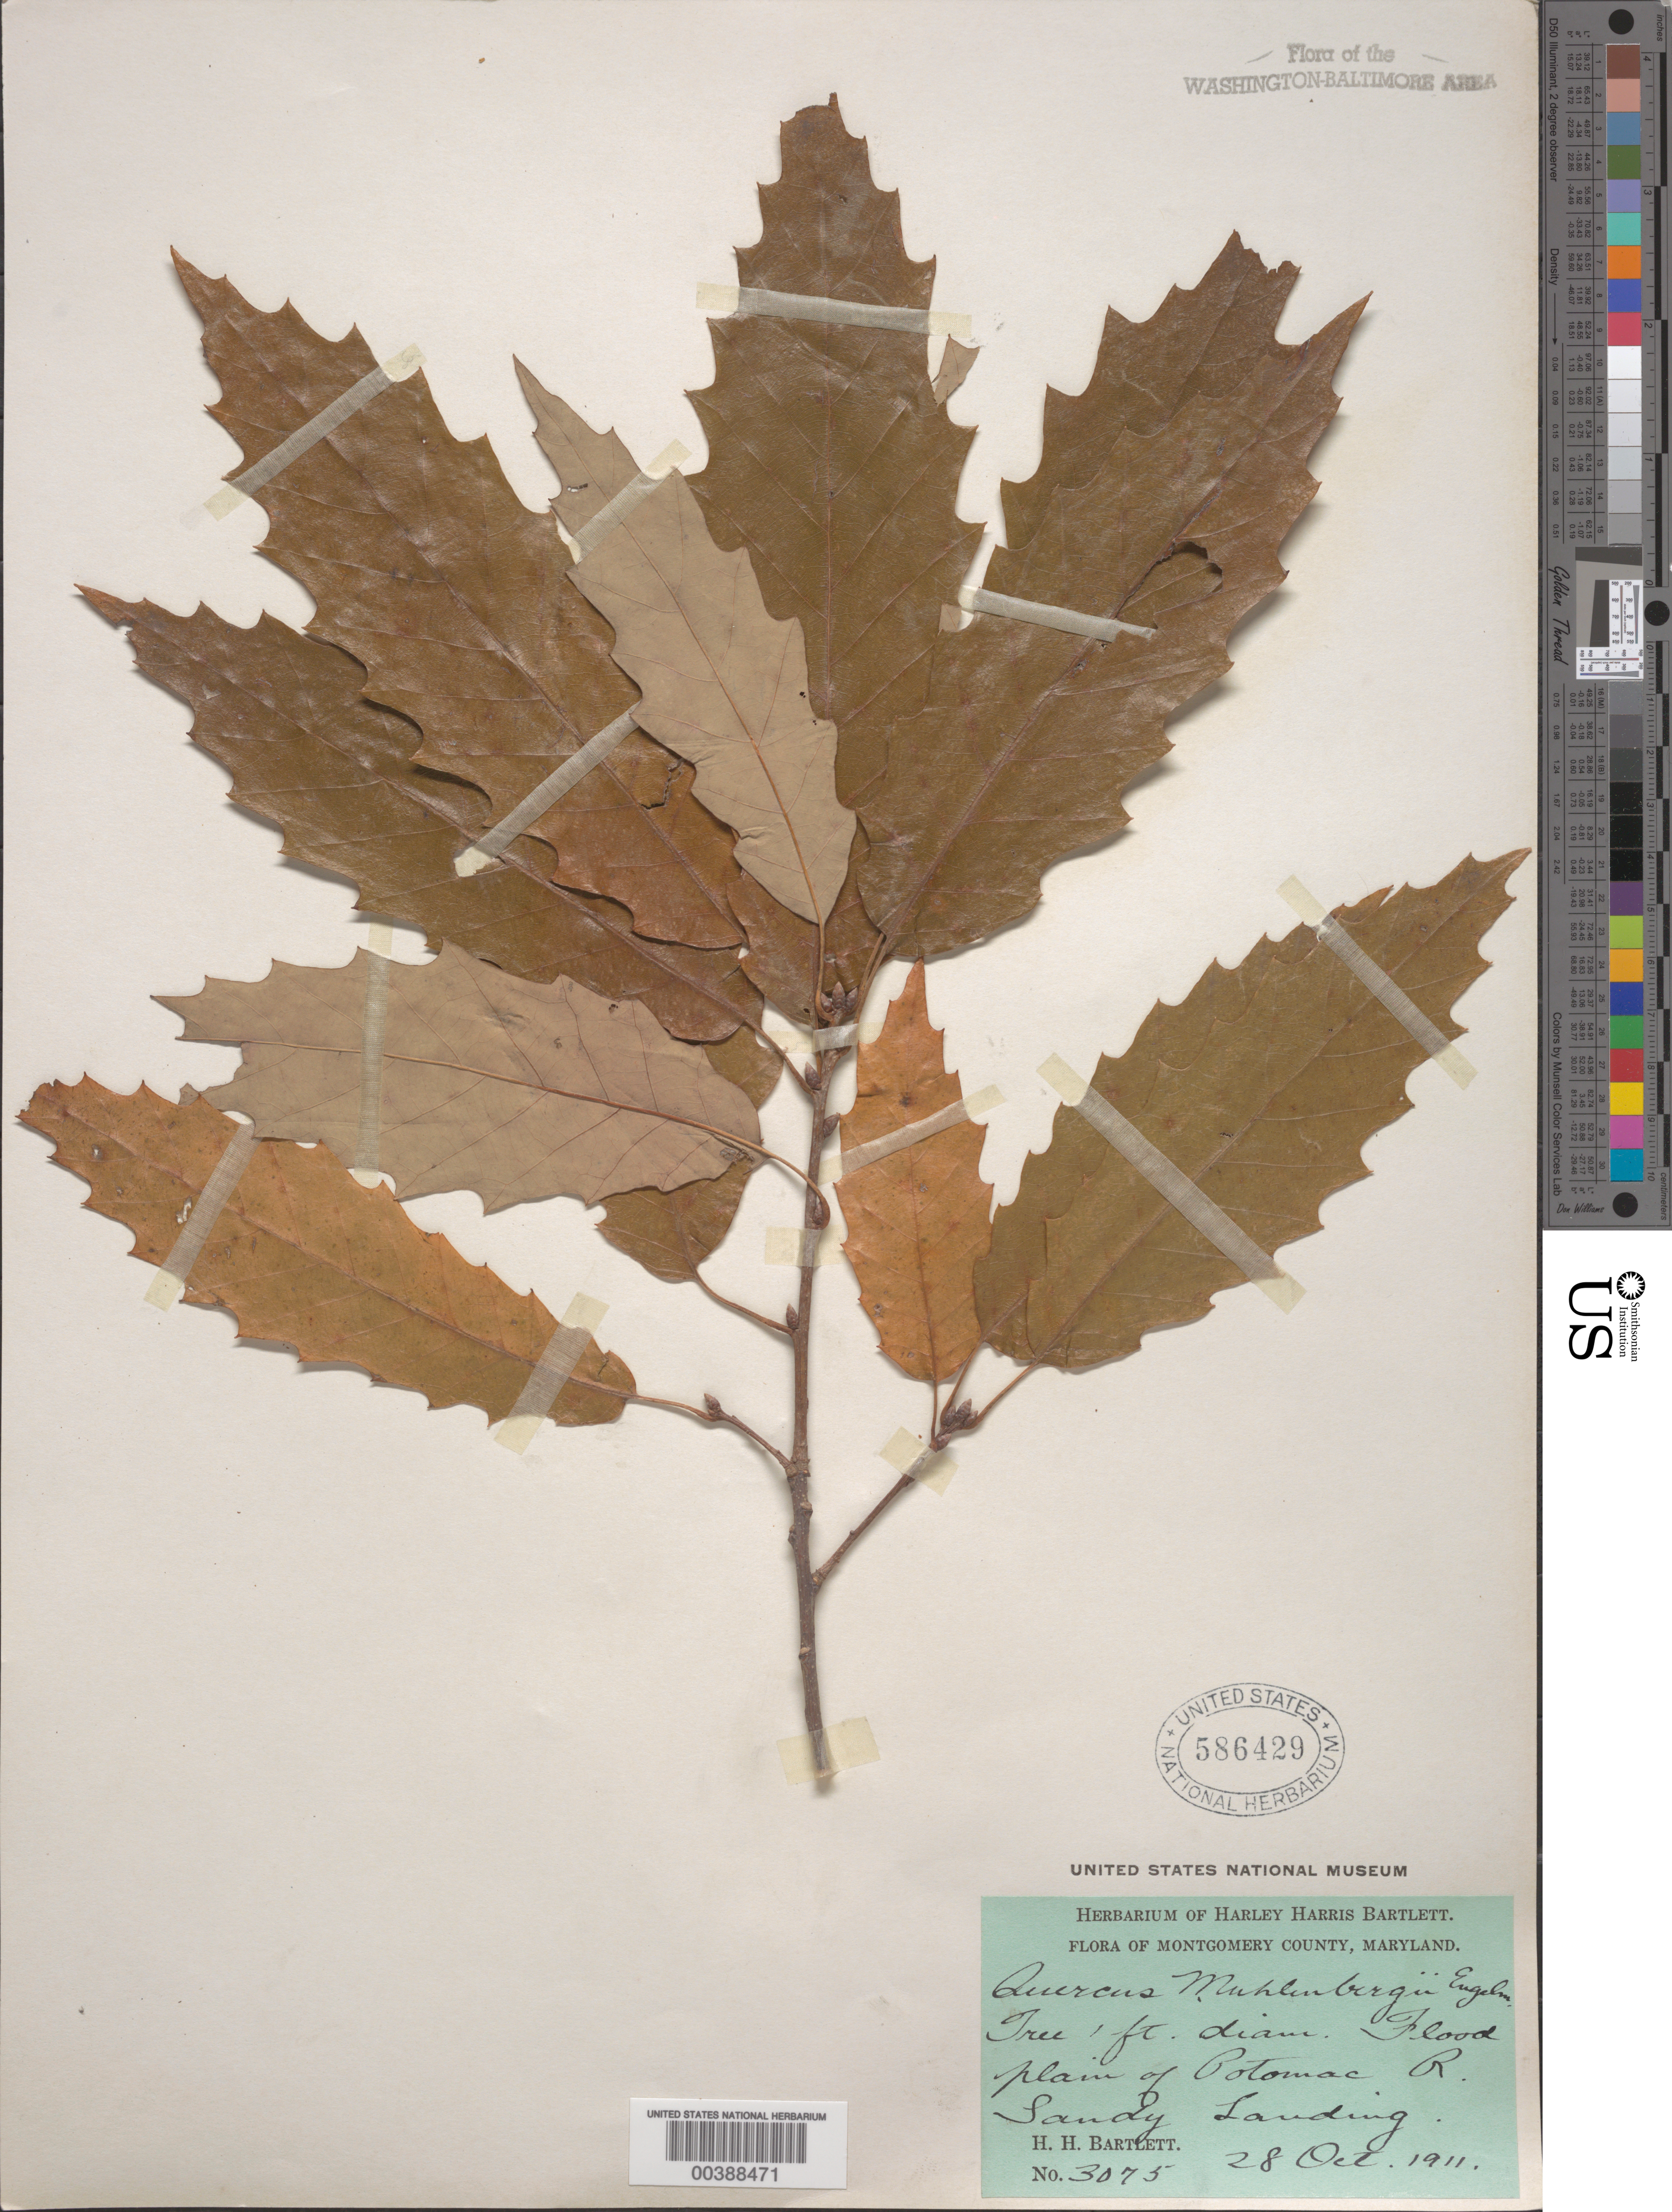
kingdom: Plantae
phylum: Tracheophyta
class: Magnoliopsida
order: Fagales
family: Fagaceae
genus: Quercus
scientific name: Quercus muehlenbergii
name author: Engelm.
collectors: H. H. Bartlett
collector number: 3075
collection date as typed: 28 Oct 1911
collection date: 1911-10-28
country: United States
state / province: Maryland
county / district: Montgomery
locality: Floodplain of Potomac River, Sandy Landing C. & O. Canal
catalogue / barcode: US 586429